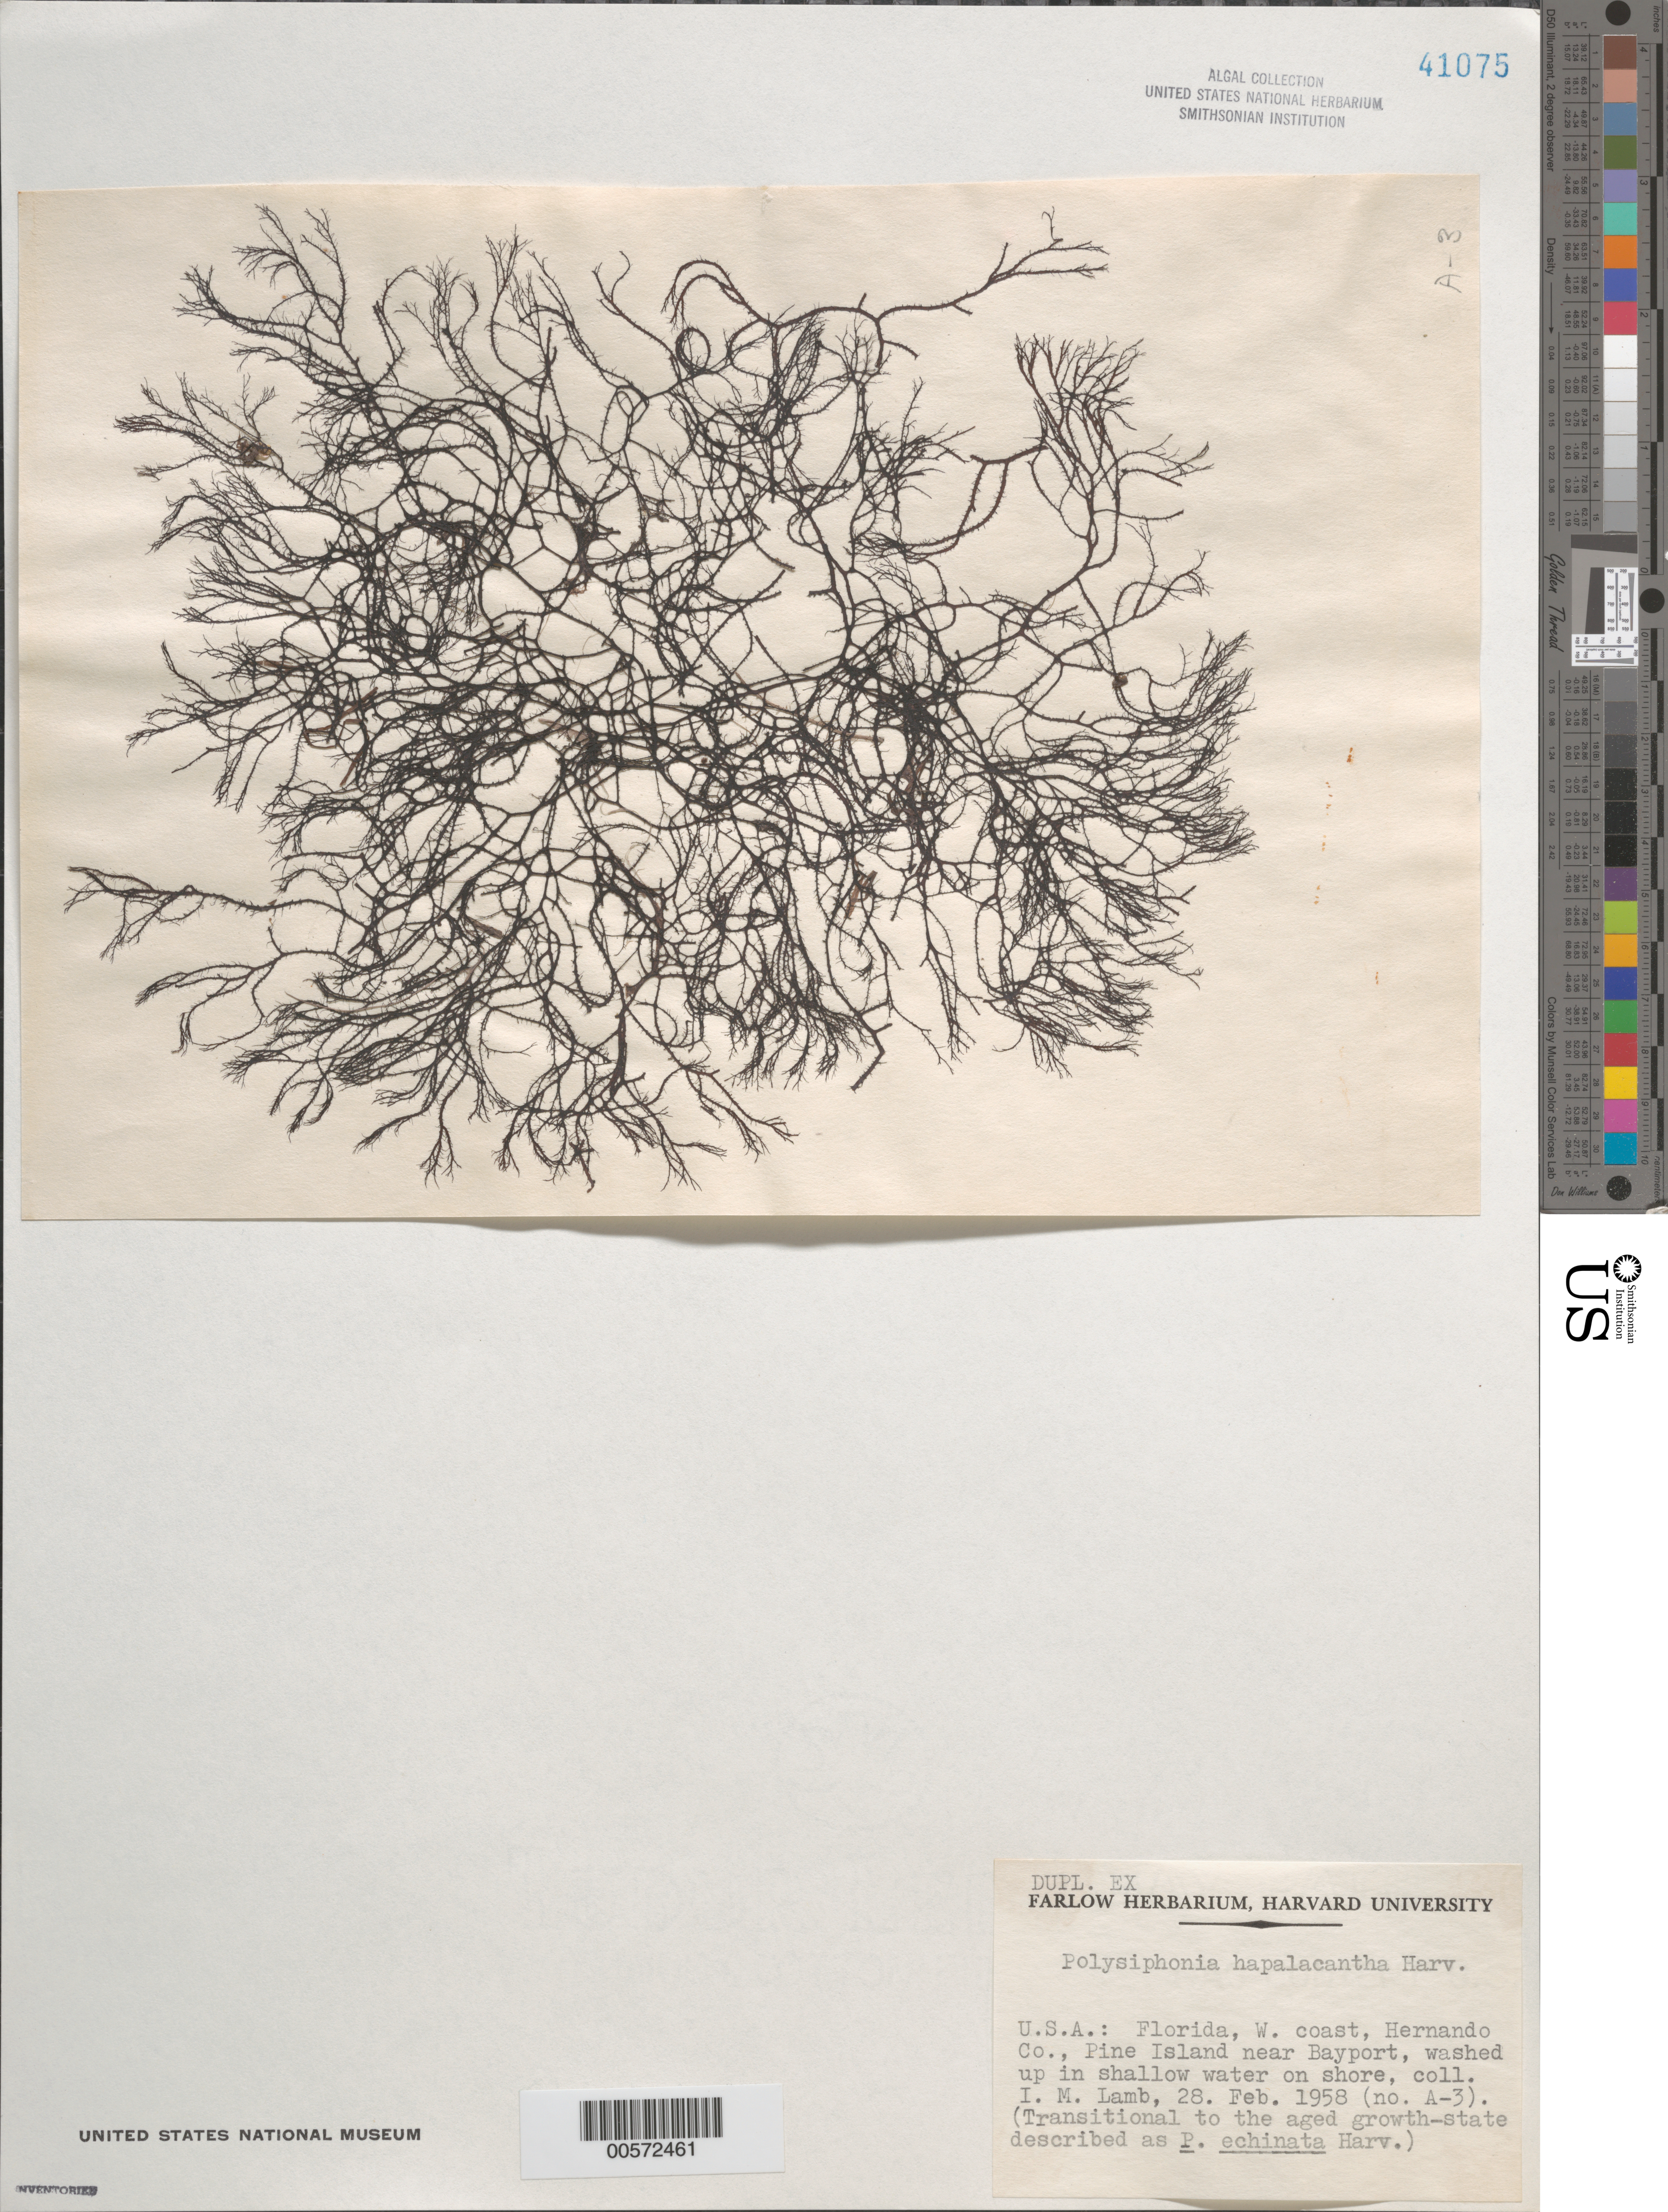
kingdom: Plantae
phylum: Rhodophyta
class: Florideophyceae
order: Ceramiales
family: Rhodomelaceae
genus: Polysiphonia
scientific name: Polysiphonia hapalacantha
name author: Harv.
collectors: I. M. Lamb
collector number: A-3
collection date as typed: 28 Feb 1958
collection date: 1958-02-28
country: United States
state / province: Florida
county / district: Hernando County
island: Pine Island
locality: Near Bayport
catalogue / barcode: US 41075